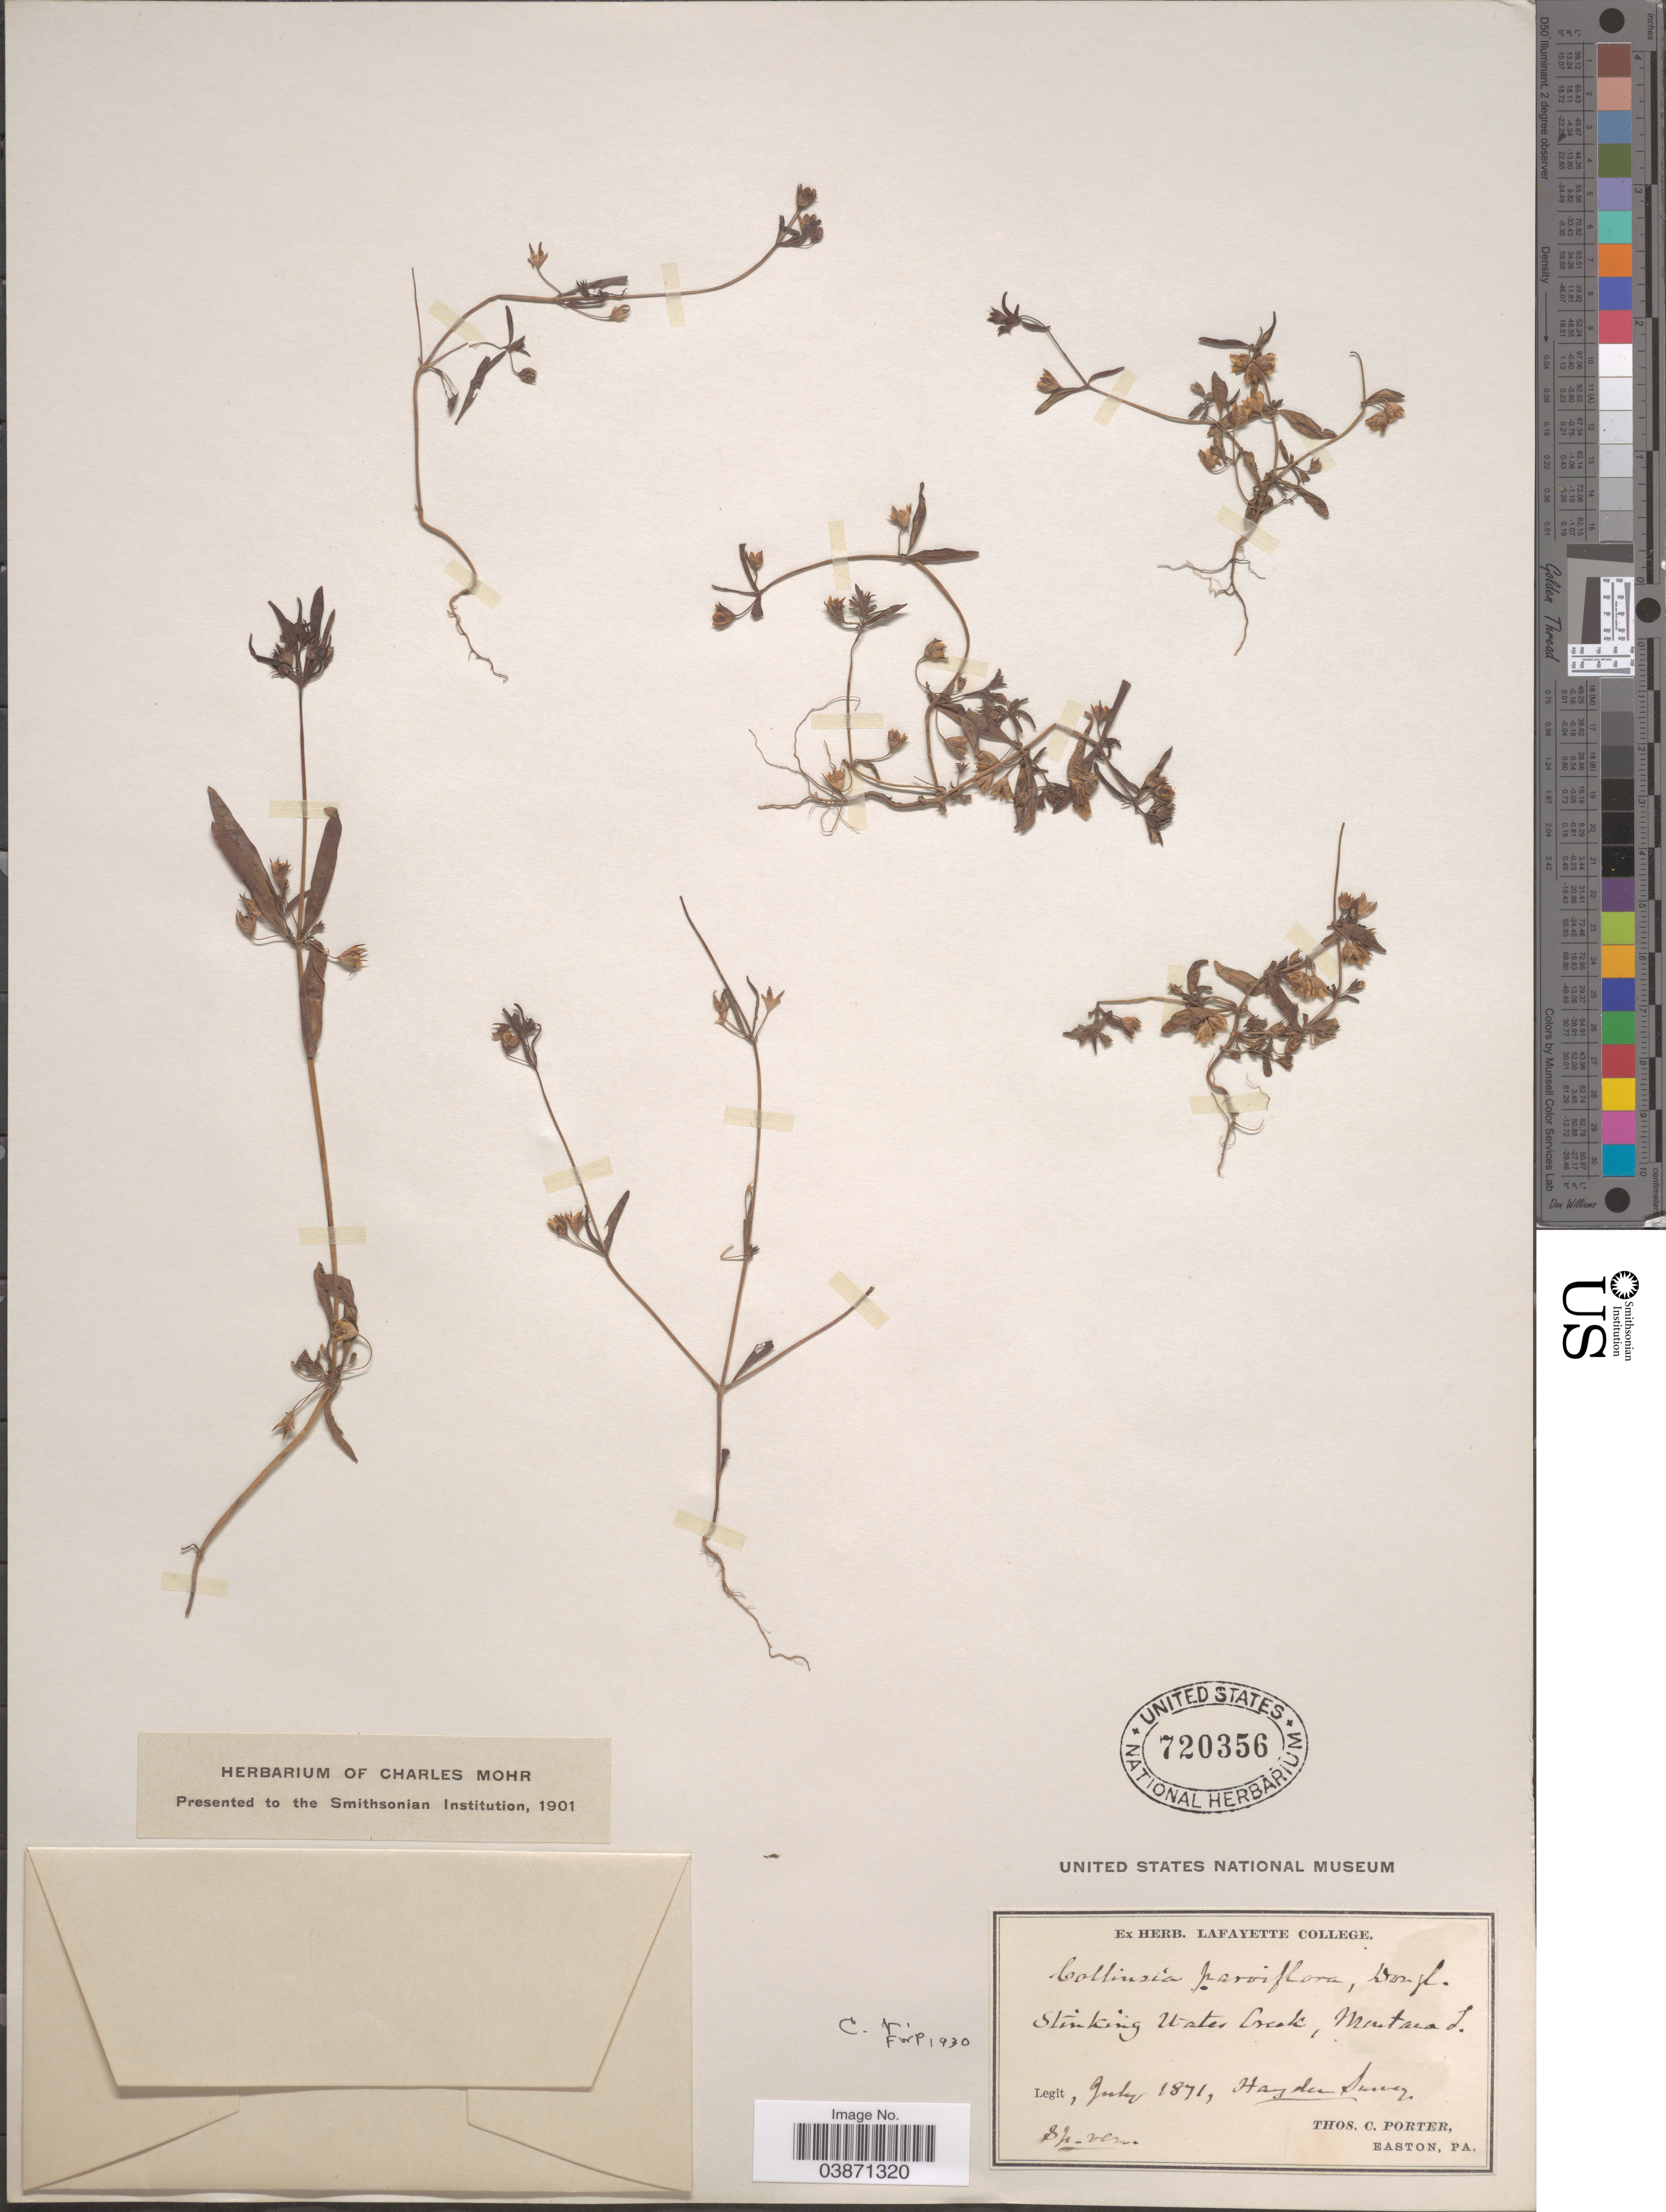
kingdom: Plantae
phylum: Tracheophyta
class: Magnoliopsida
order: Lamiales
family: Plantaginaceae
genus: Collinsia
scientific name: Collinsia parviflora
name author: Douglas ex Lindl.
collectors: T. Porter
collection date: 1871-07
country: United States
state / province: Montana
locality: Stinking Water Creek, Montana I.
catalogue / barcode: US 720356